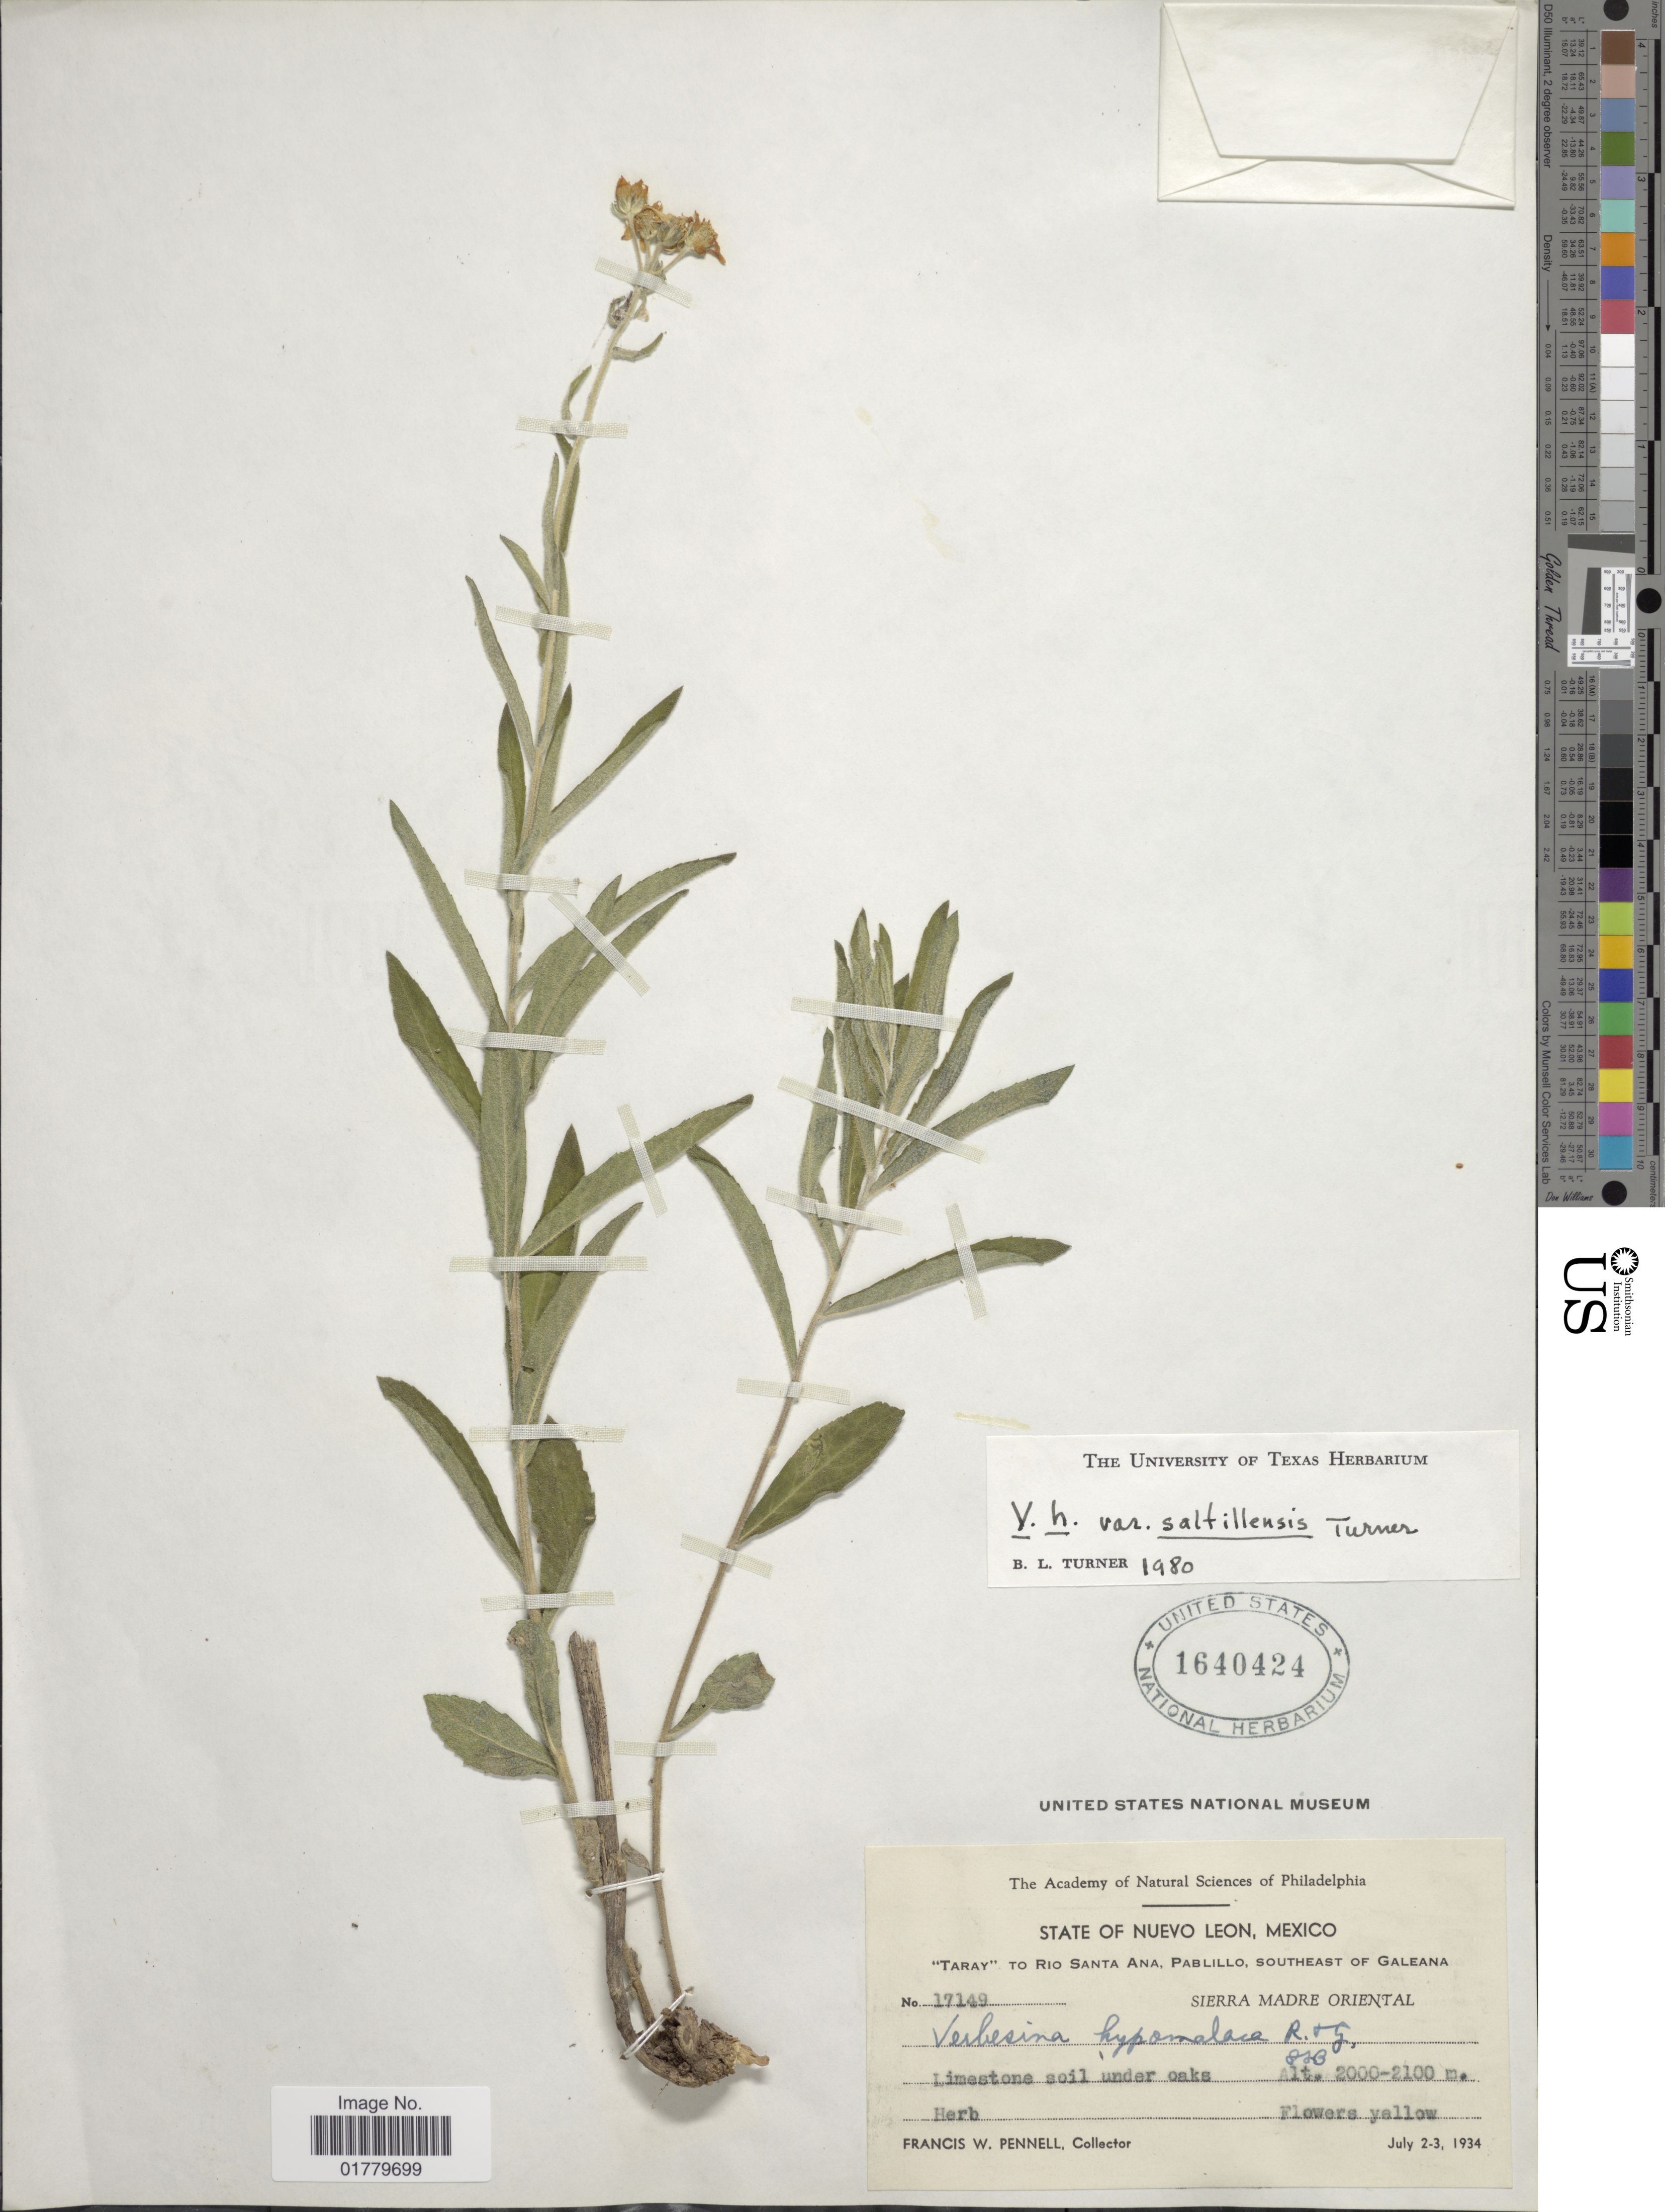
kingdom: Plantae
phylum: Tracheophyta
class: Magnoliopsida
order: Asterales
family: Asteraceae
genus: Verbesina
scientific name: Verbesina hypomalaca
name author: B.L. Rob. & Greenm.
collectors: F. W. Pennell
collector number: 17149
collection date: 1934-07-02/1934-07-03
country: Mexico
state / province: Nuevo León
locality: State of Nuevo Leon, Mexico. "Taray" to Rio Santa Ana, Pablillo, Southeast of Galeana. Sierra Madre Oriental. Limestone soil under oaks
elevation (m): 2000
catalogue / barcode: US 1640424